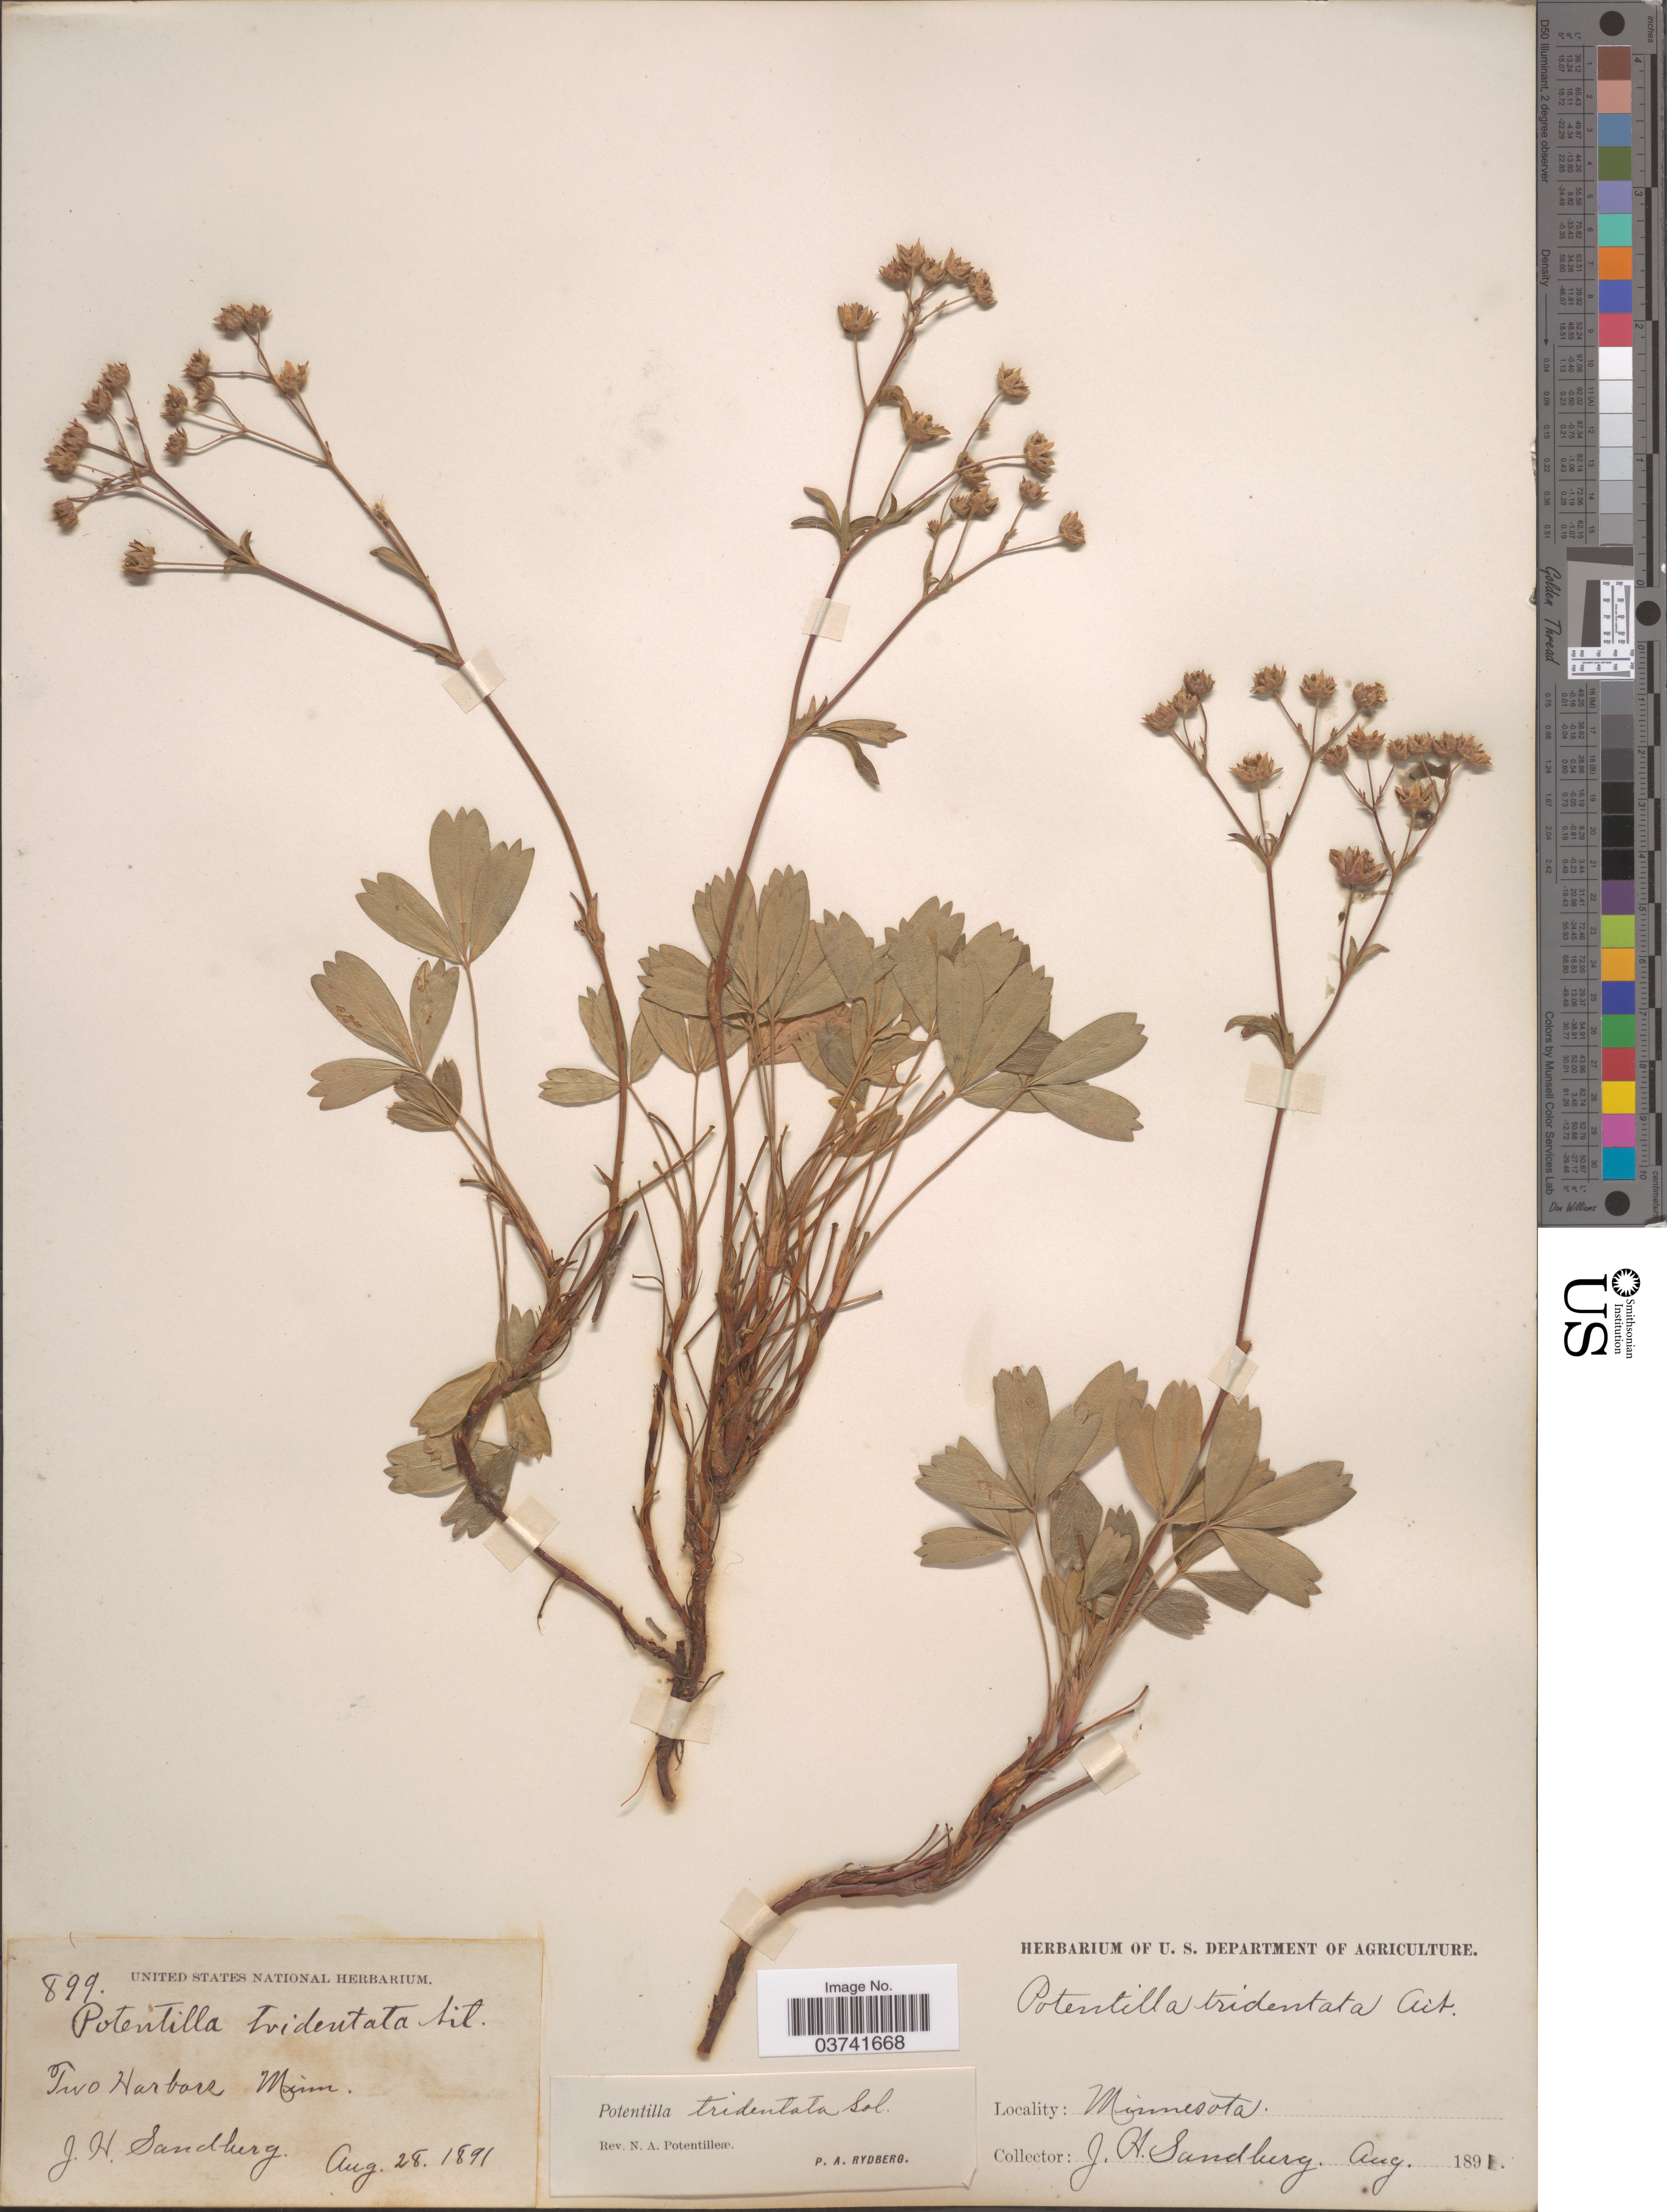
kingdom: Plantae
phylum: Tracheophyta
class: Magnoliopsida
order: Rosales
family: Rosaceae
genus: Potentilla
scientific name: Potentilla tridentata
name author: Aiton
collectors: J. H. Sandberg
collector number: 899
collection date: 1891-08-28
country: United States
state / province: Minnesota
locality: Two Harbors.